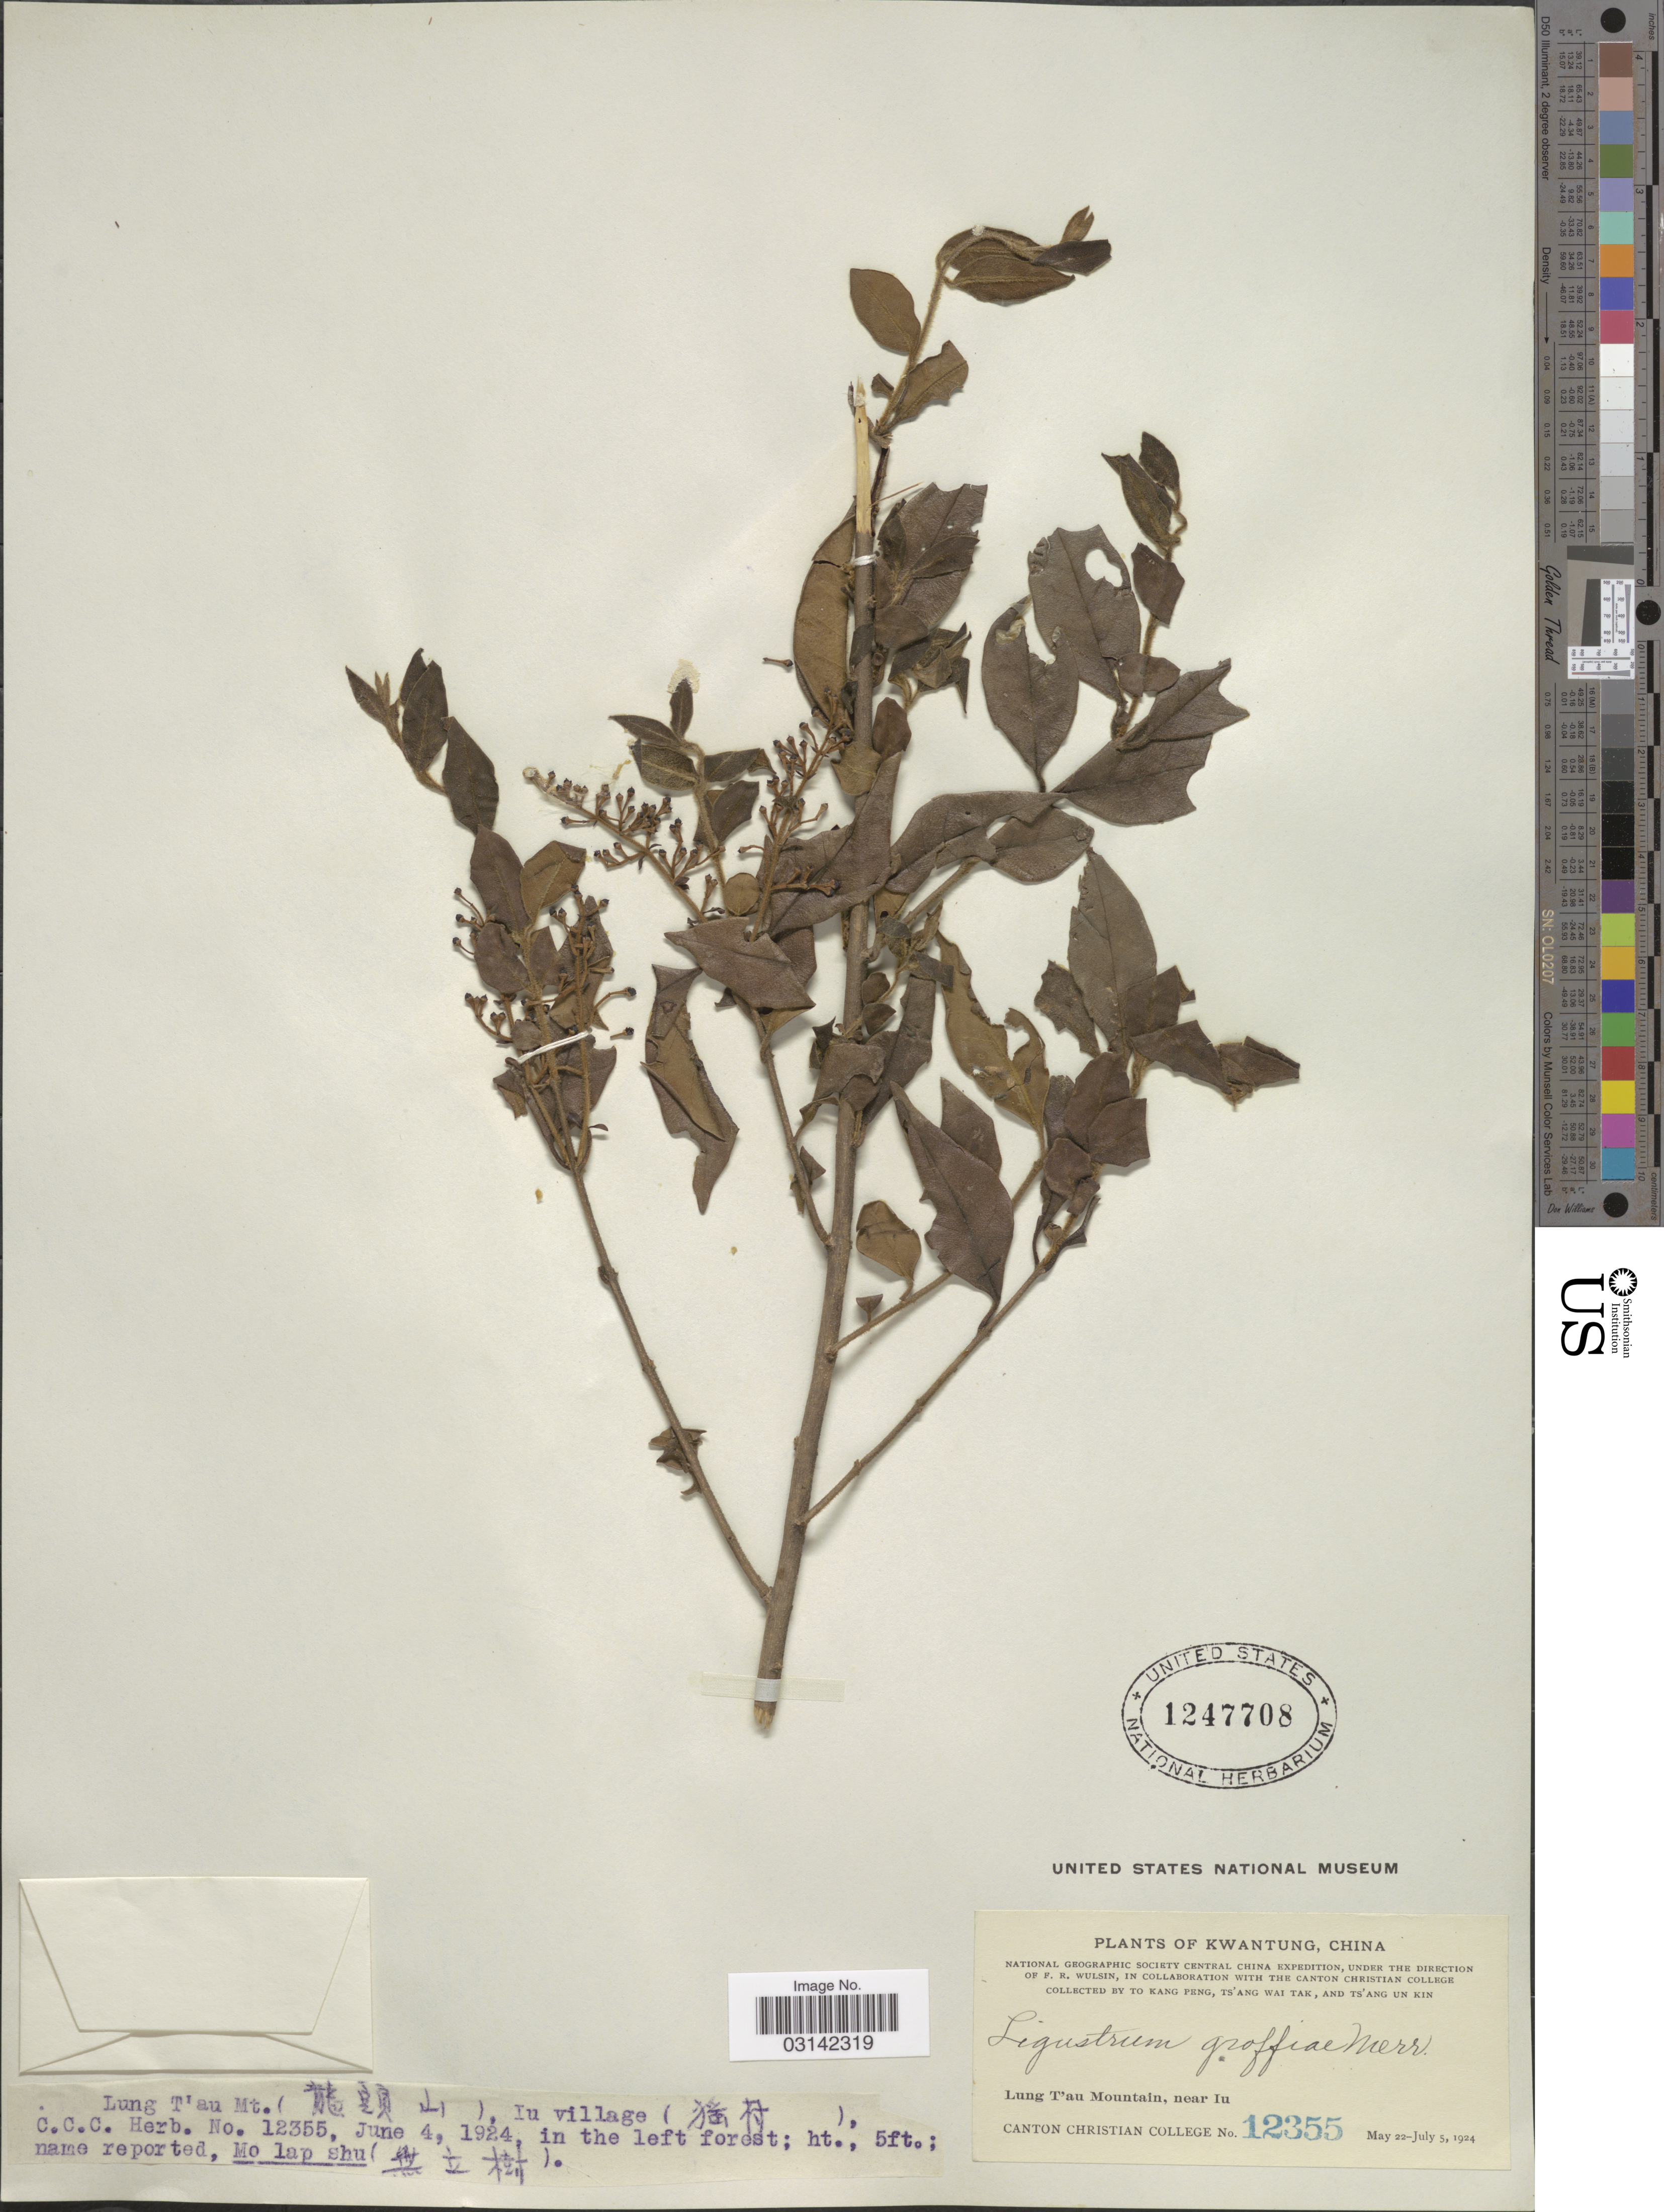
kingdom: Plantae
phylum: Tracheophyta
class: Magnoliopsida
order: Lamiales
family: Oleaceae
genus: Ligustrum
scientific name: Ligustrum groffiae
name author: Merr.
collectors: To Kang P'eng, W. T. Tsang & Ts' Ang Un Kin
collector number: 12355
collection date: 1924-06-04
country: China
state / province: Guangdong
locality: Kwangtung. Lung T'au Mountain, near Iu. Iu village, in the left forest.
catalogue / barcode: US 1247708